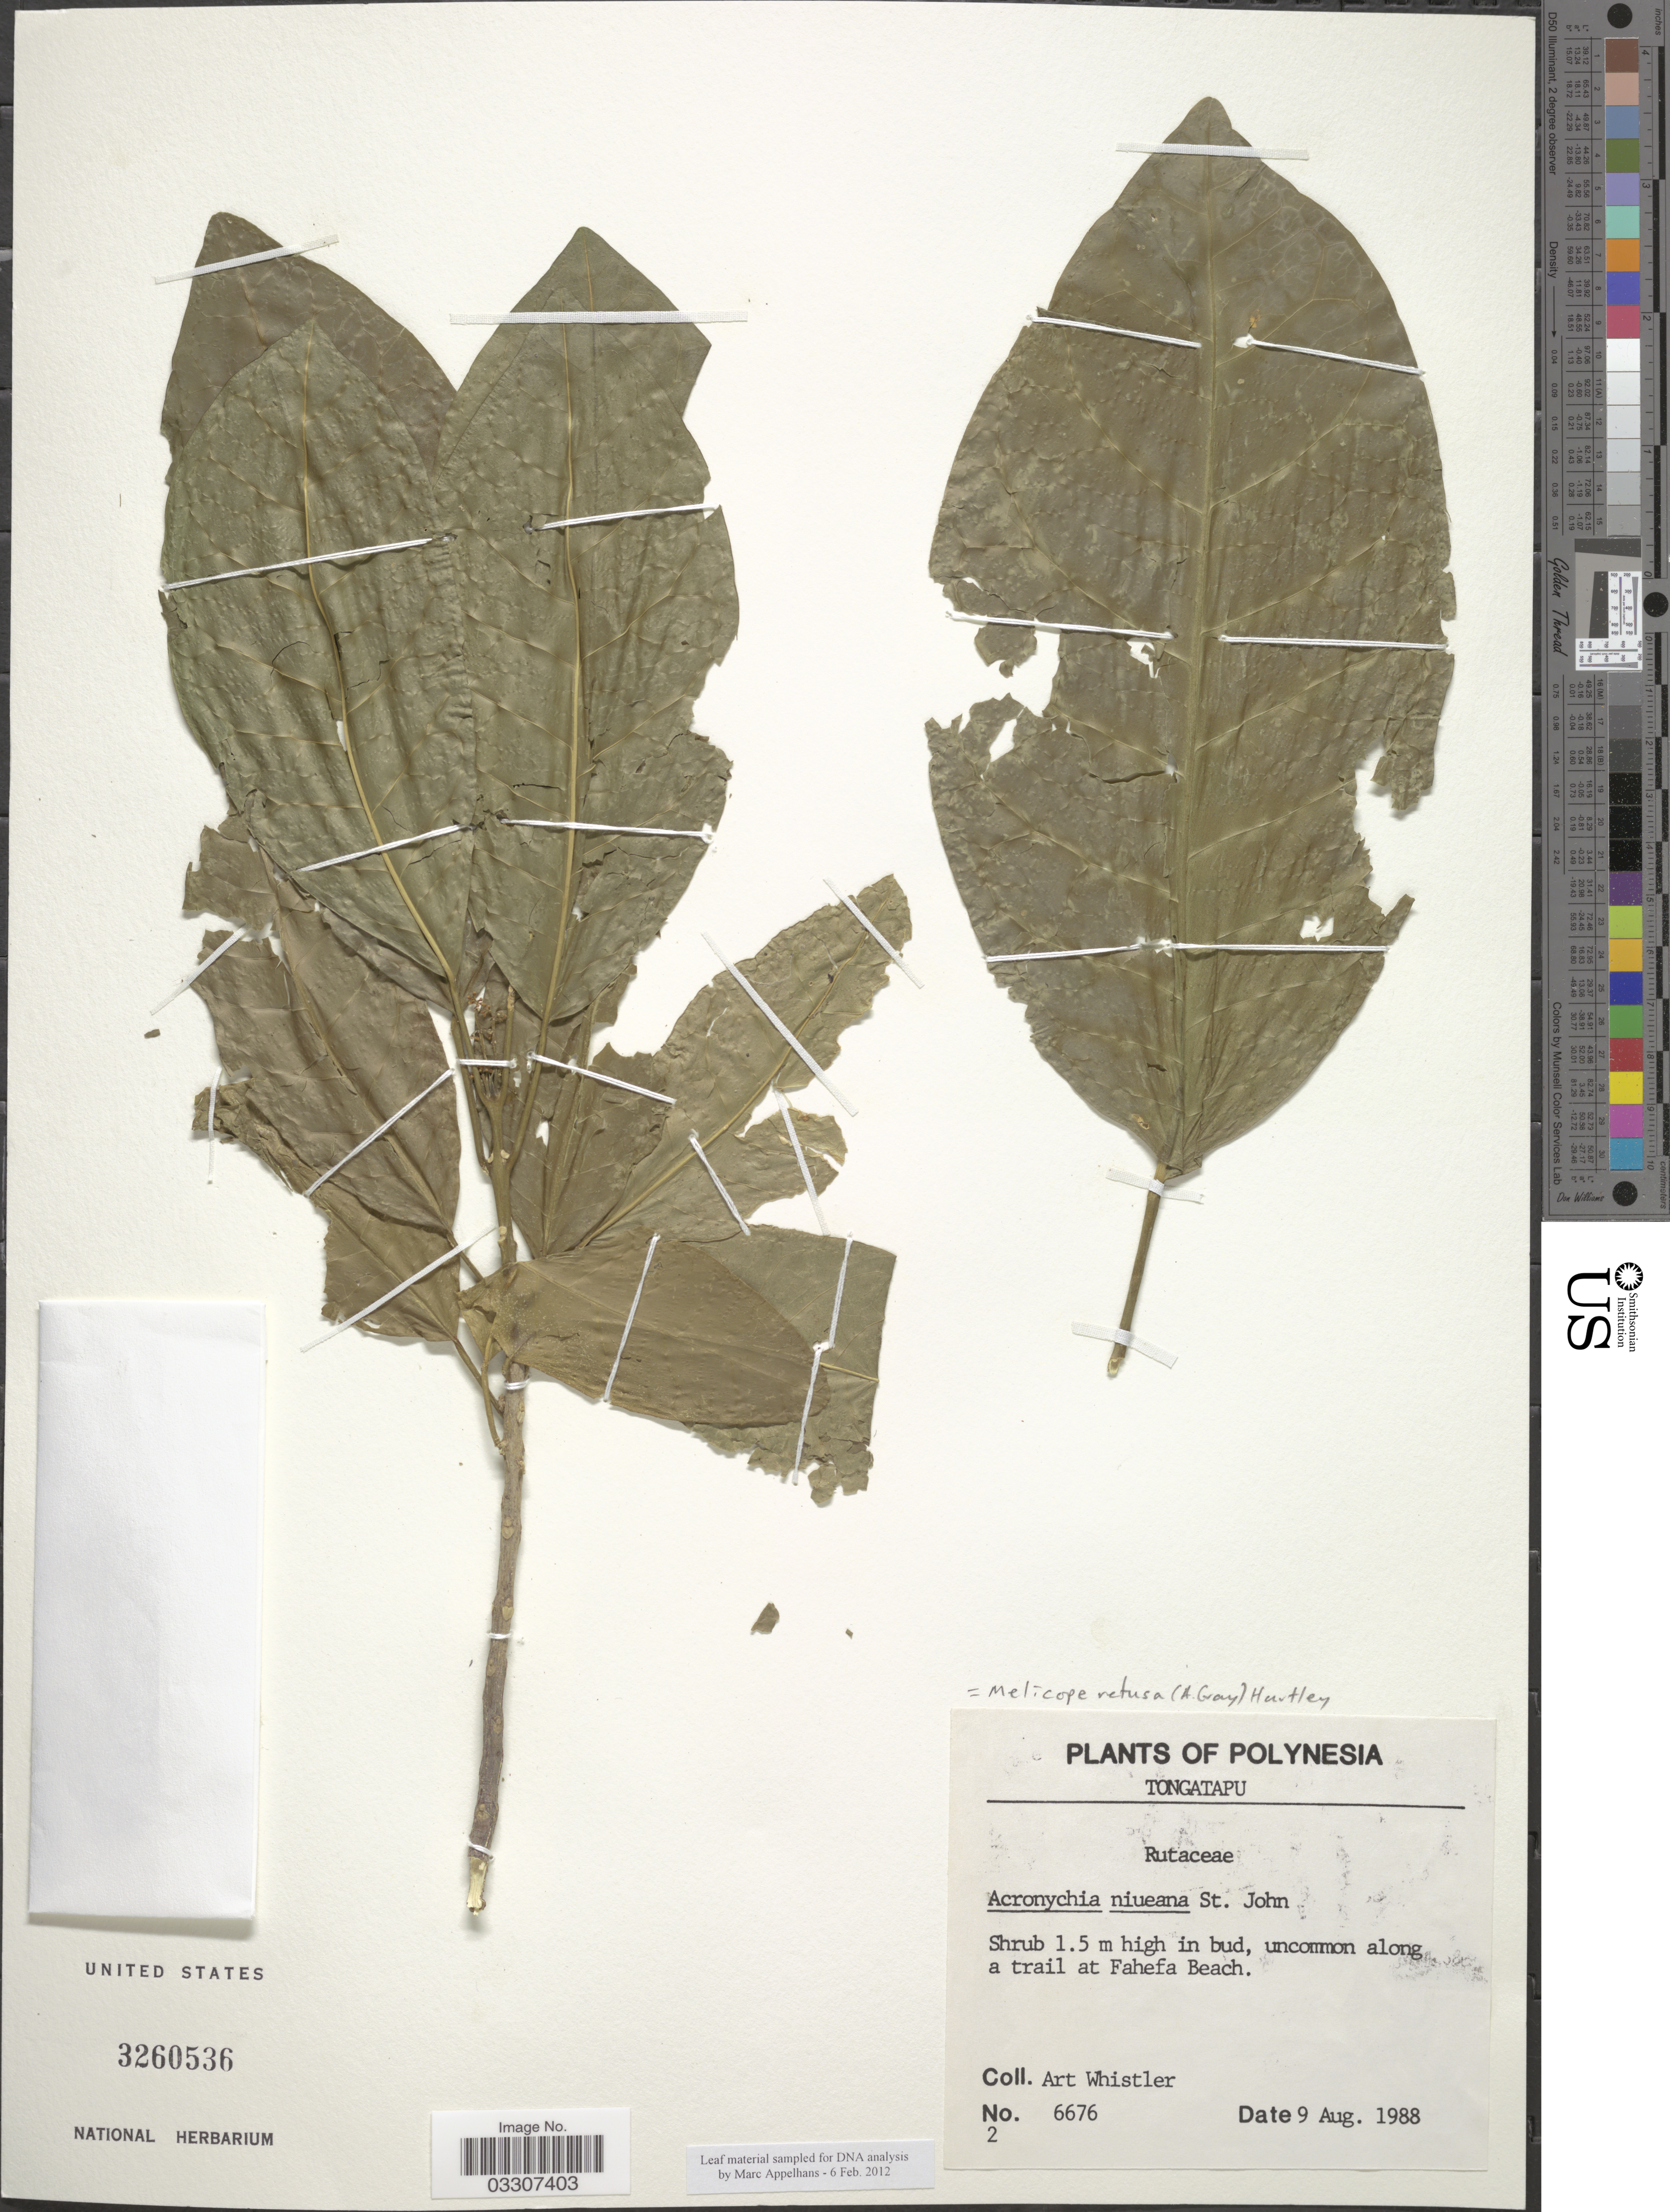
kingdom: Plantae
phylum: Tracheophyta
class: Magnoliopsida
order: Sapindales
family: Rutaceae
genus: Melicope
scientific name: Melicope retusa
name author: (A. Gray) T.G. Hartley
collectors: A. Whistler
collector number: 6676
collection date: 1988-08-09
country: Tonga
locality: Polynesia. Tongatapu. Along a trail at Fahefa Beach.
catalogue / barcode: US 3260536